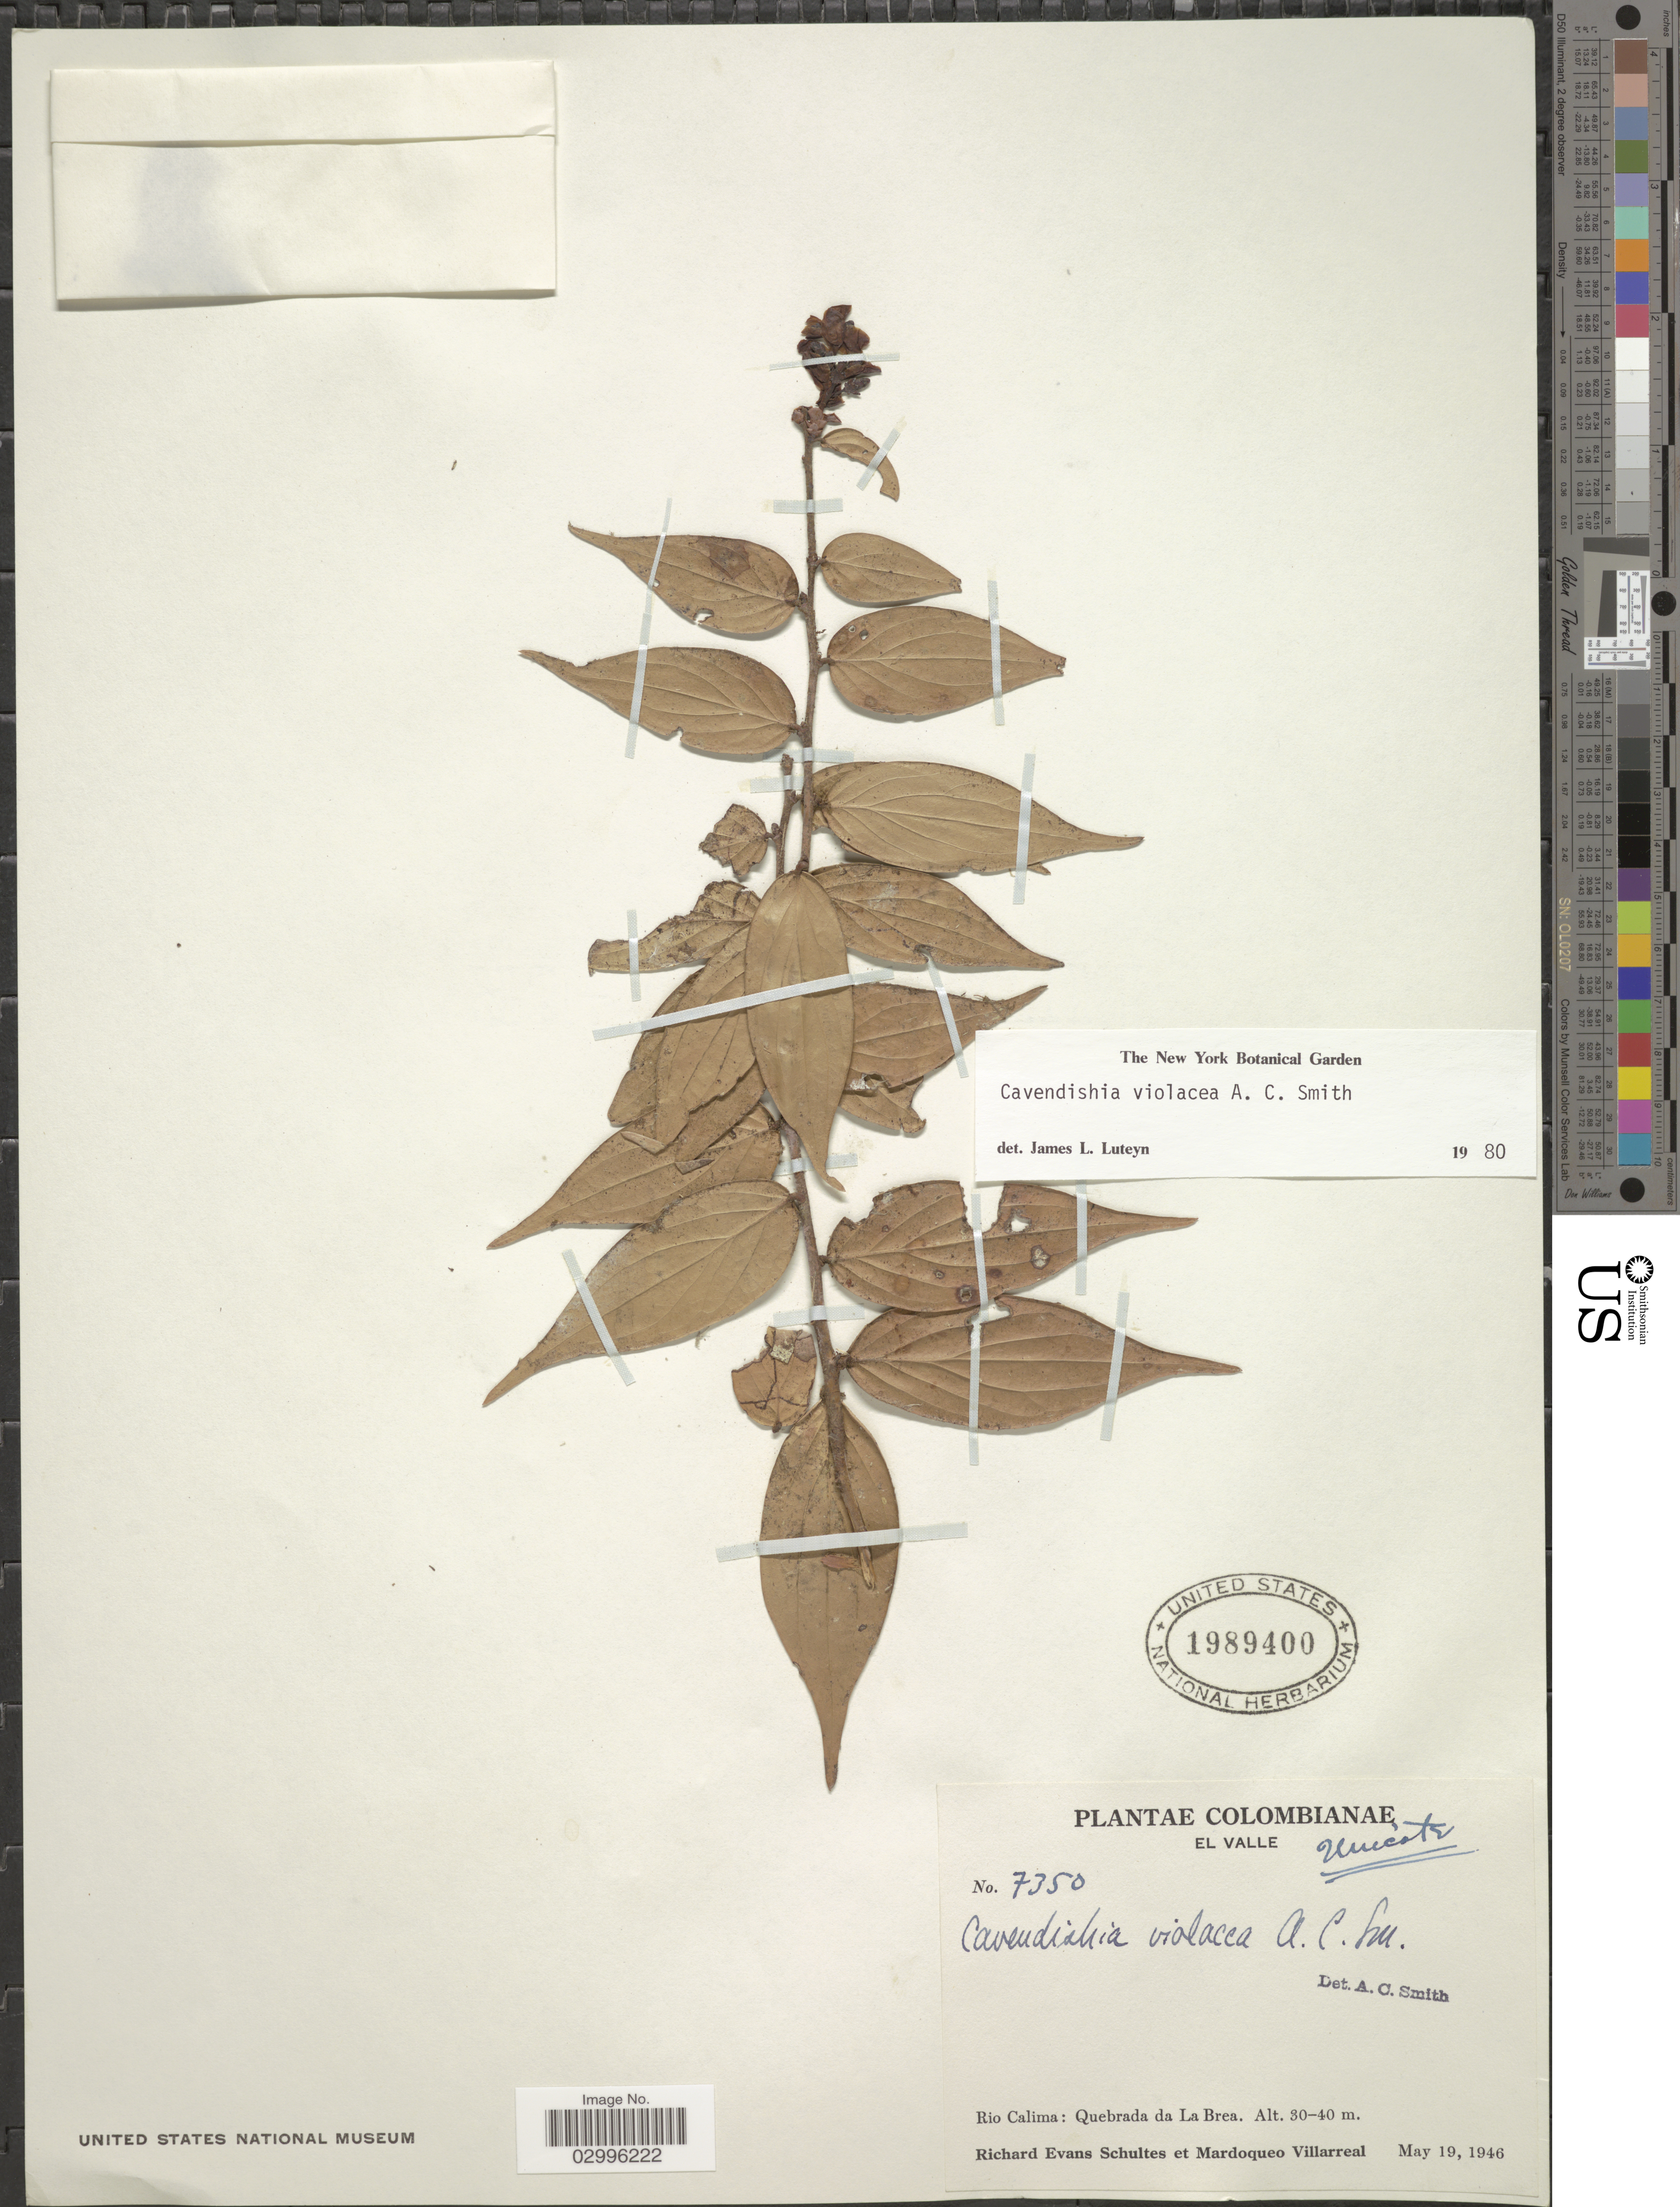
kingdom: Plantae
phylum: Tracheophyta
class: Magnoliopsida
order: Ericales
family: Ericaceae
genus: Cavendishia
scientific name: Cavendishia violacea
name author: A.C. Sm.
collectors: R. E. Schultes & M. Villarreal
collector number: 7350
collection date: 1946-05-19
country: Colombia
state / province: Valle del Cauca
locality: El Valle. Rio Calima: Quebrada de La Brea.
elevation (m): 30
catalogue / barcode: US 1989400